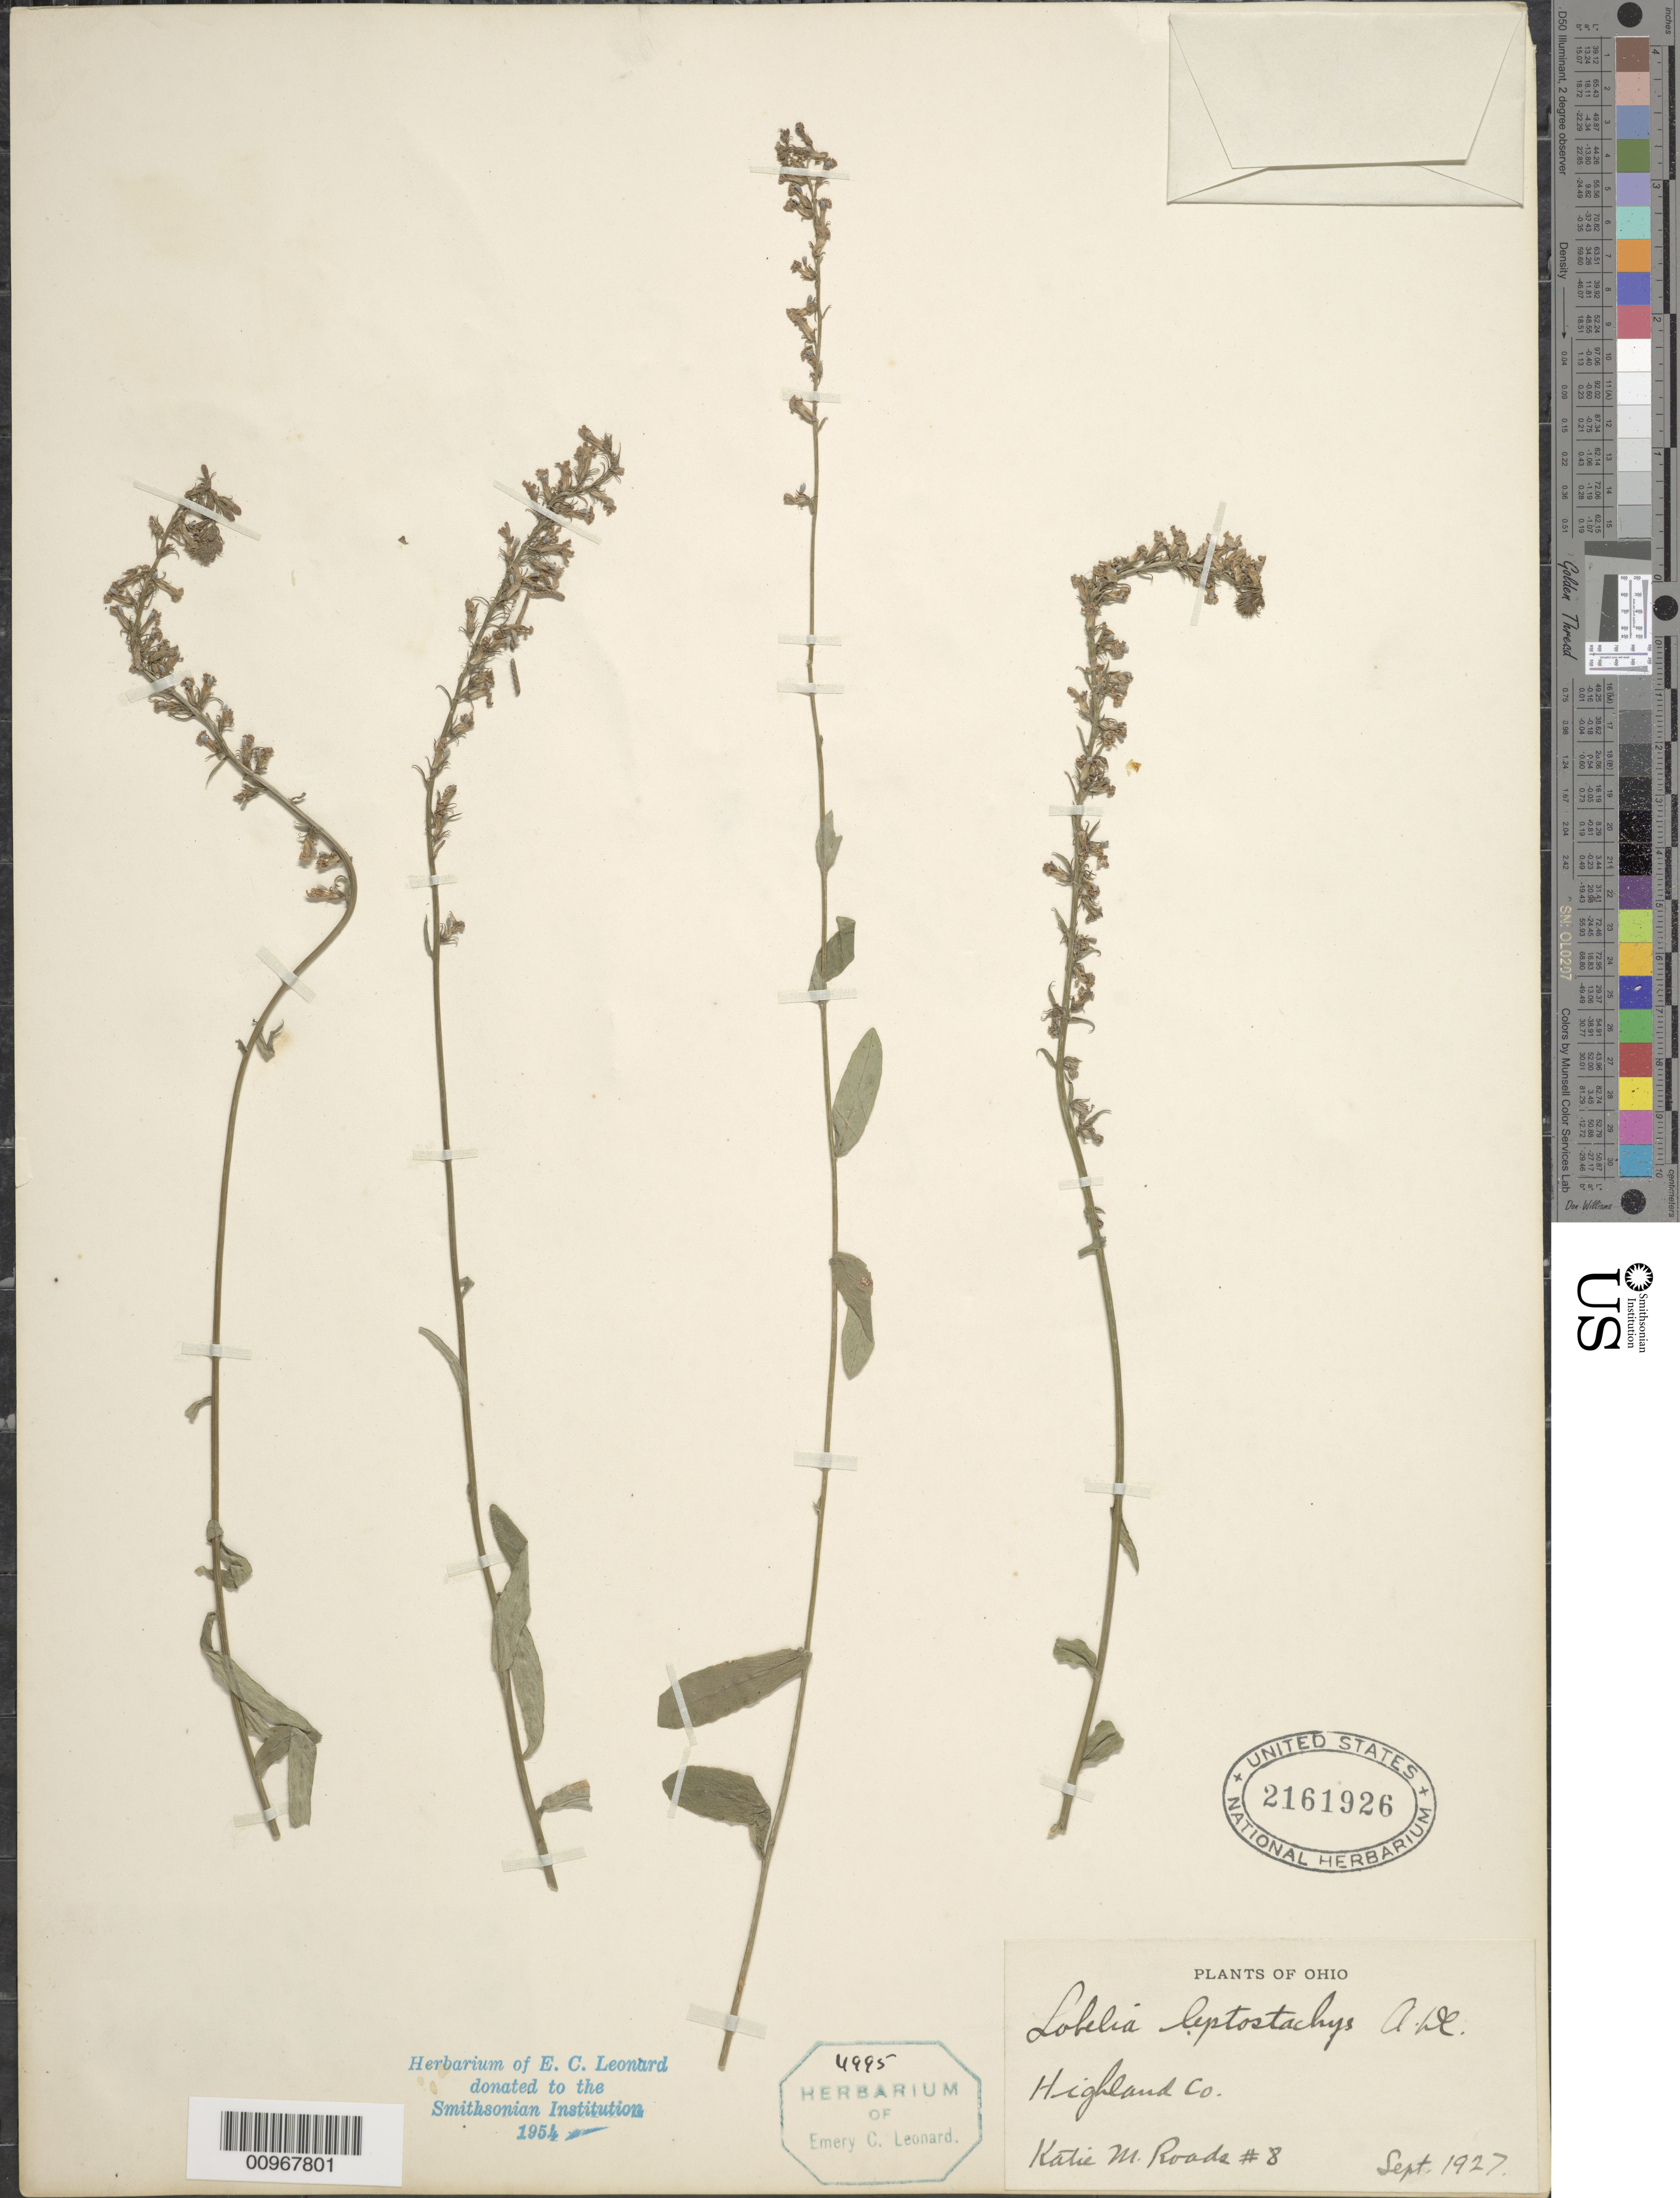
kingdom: Plantae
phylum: Tracheophyta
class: Magnoliopsida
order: Asterales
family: Campanulaceae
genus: Lobelia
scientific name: Lobelia leptostachys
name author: A. DC.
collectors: K. Roads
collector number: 8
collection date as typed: Sept. 1927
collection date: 1927-09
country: United States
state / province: Ohio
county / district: Highland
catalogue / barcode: US 2161926